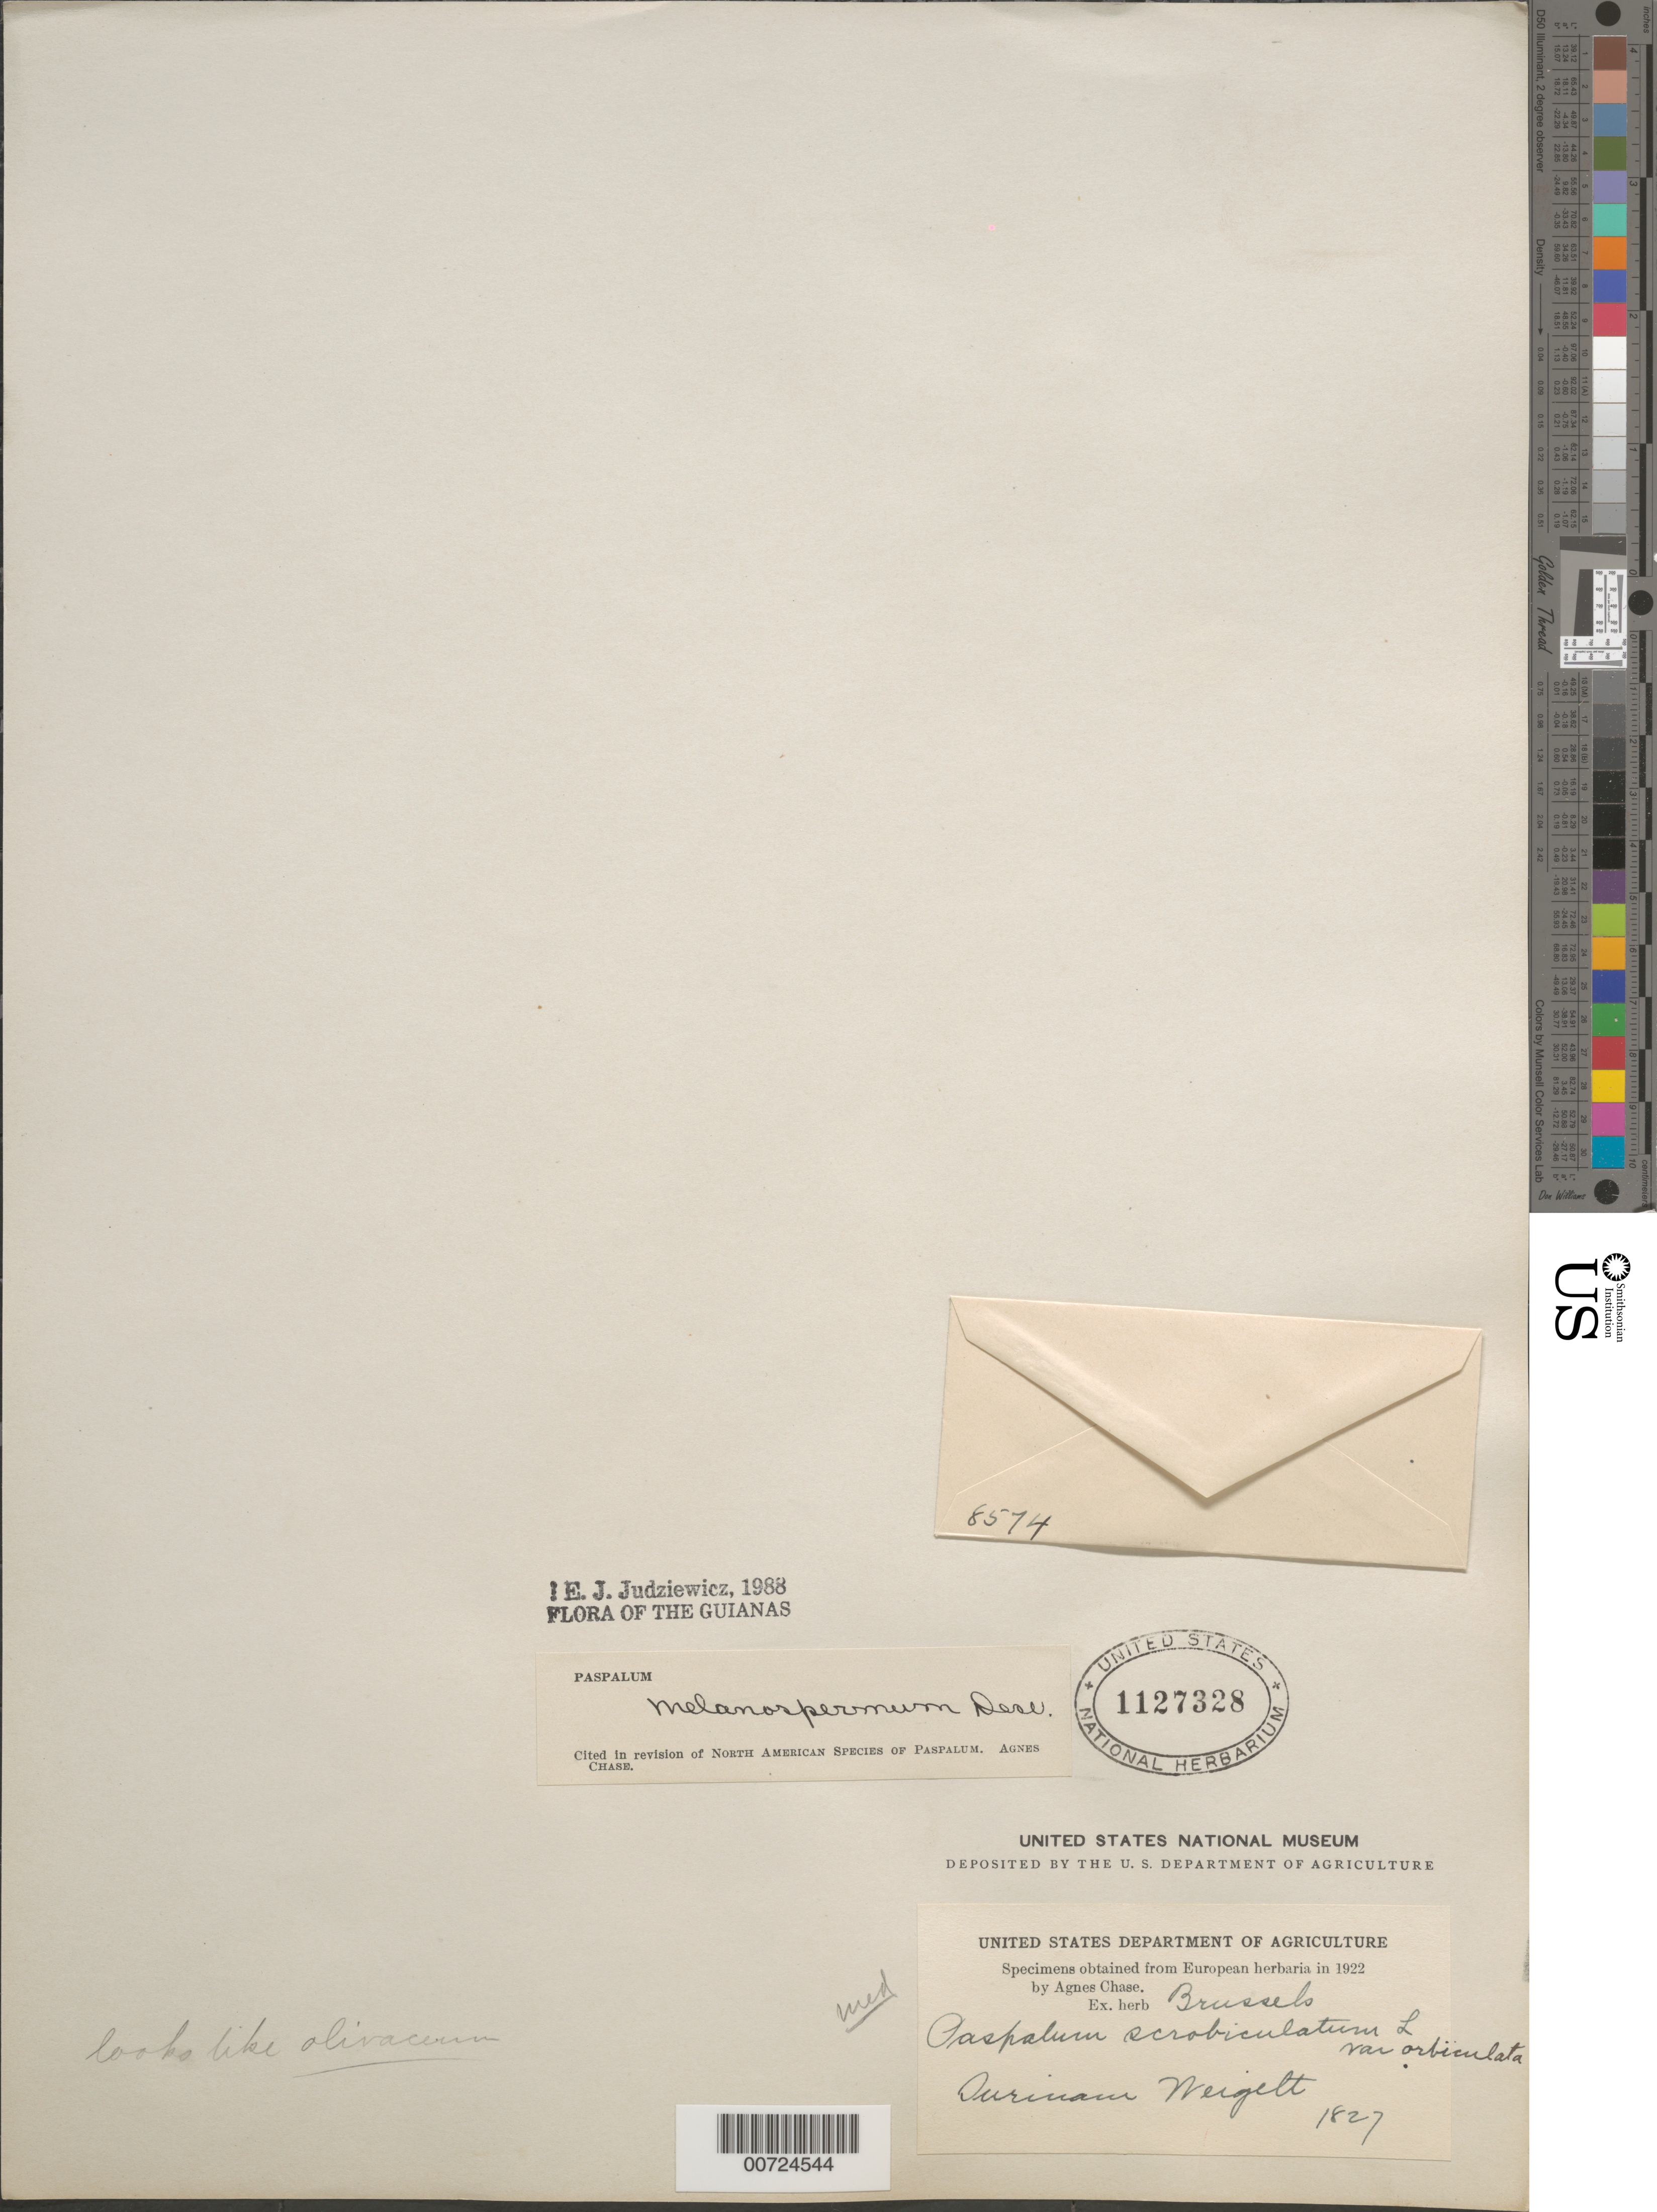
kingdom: Plantae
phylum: Tracheophyta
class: Liliopsida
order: Poales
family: Poaceae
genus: Paspalum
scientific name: Paspalum melanospermum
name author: Desv. ex Poir.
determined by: Judziewicz, E. J.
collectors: C. Weigelt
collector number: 8574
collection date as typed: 1827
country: Suriname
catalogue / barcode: US 1127328